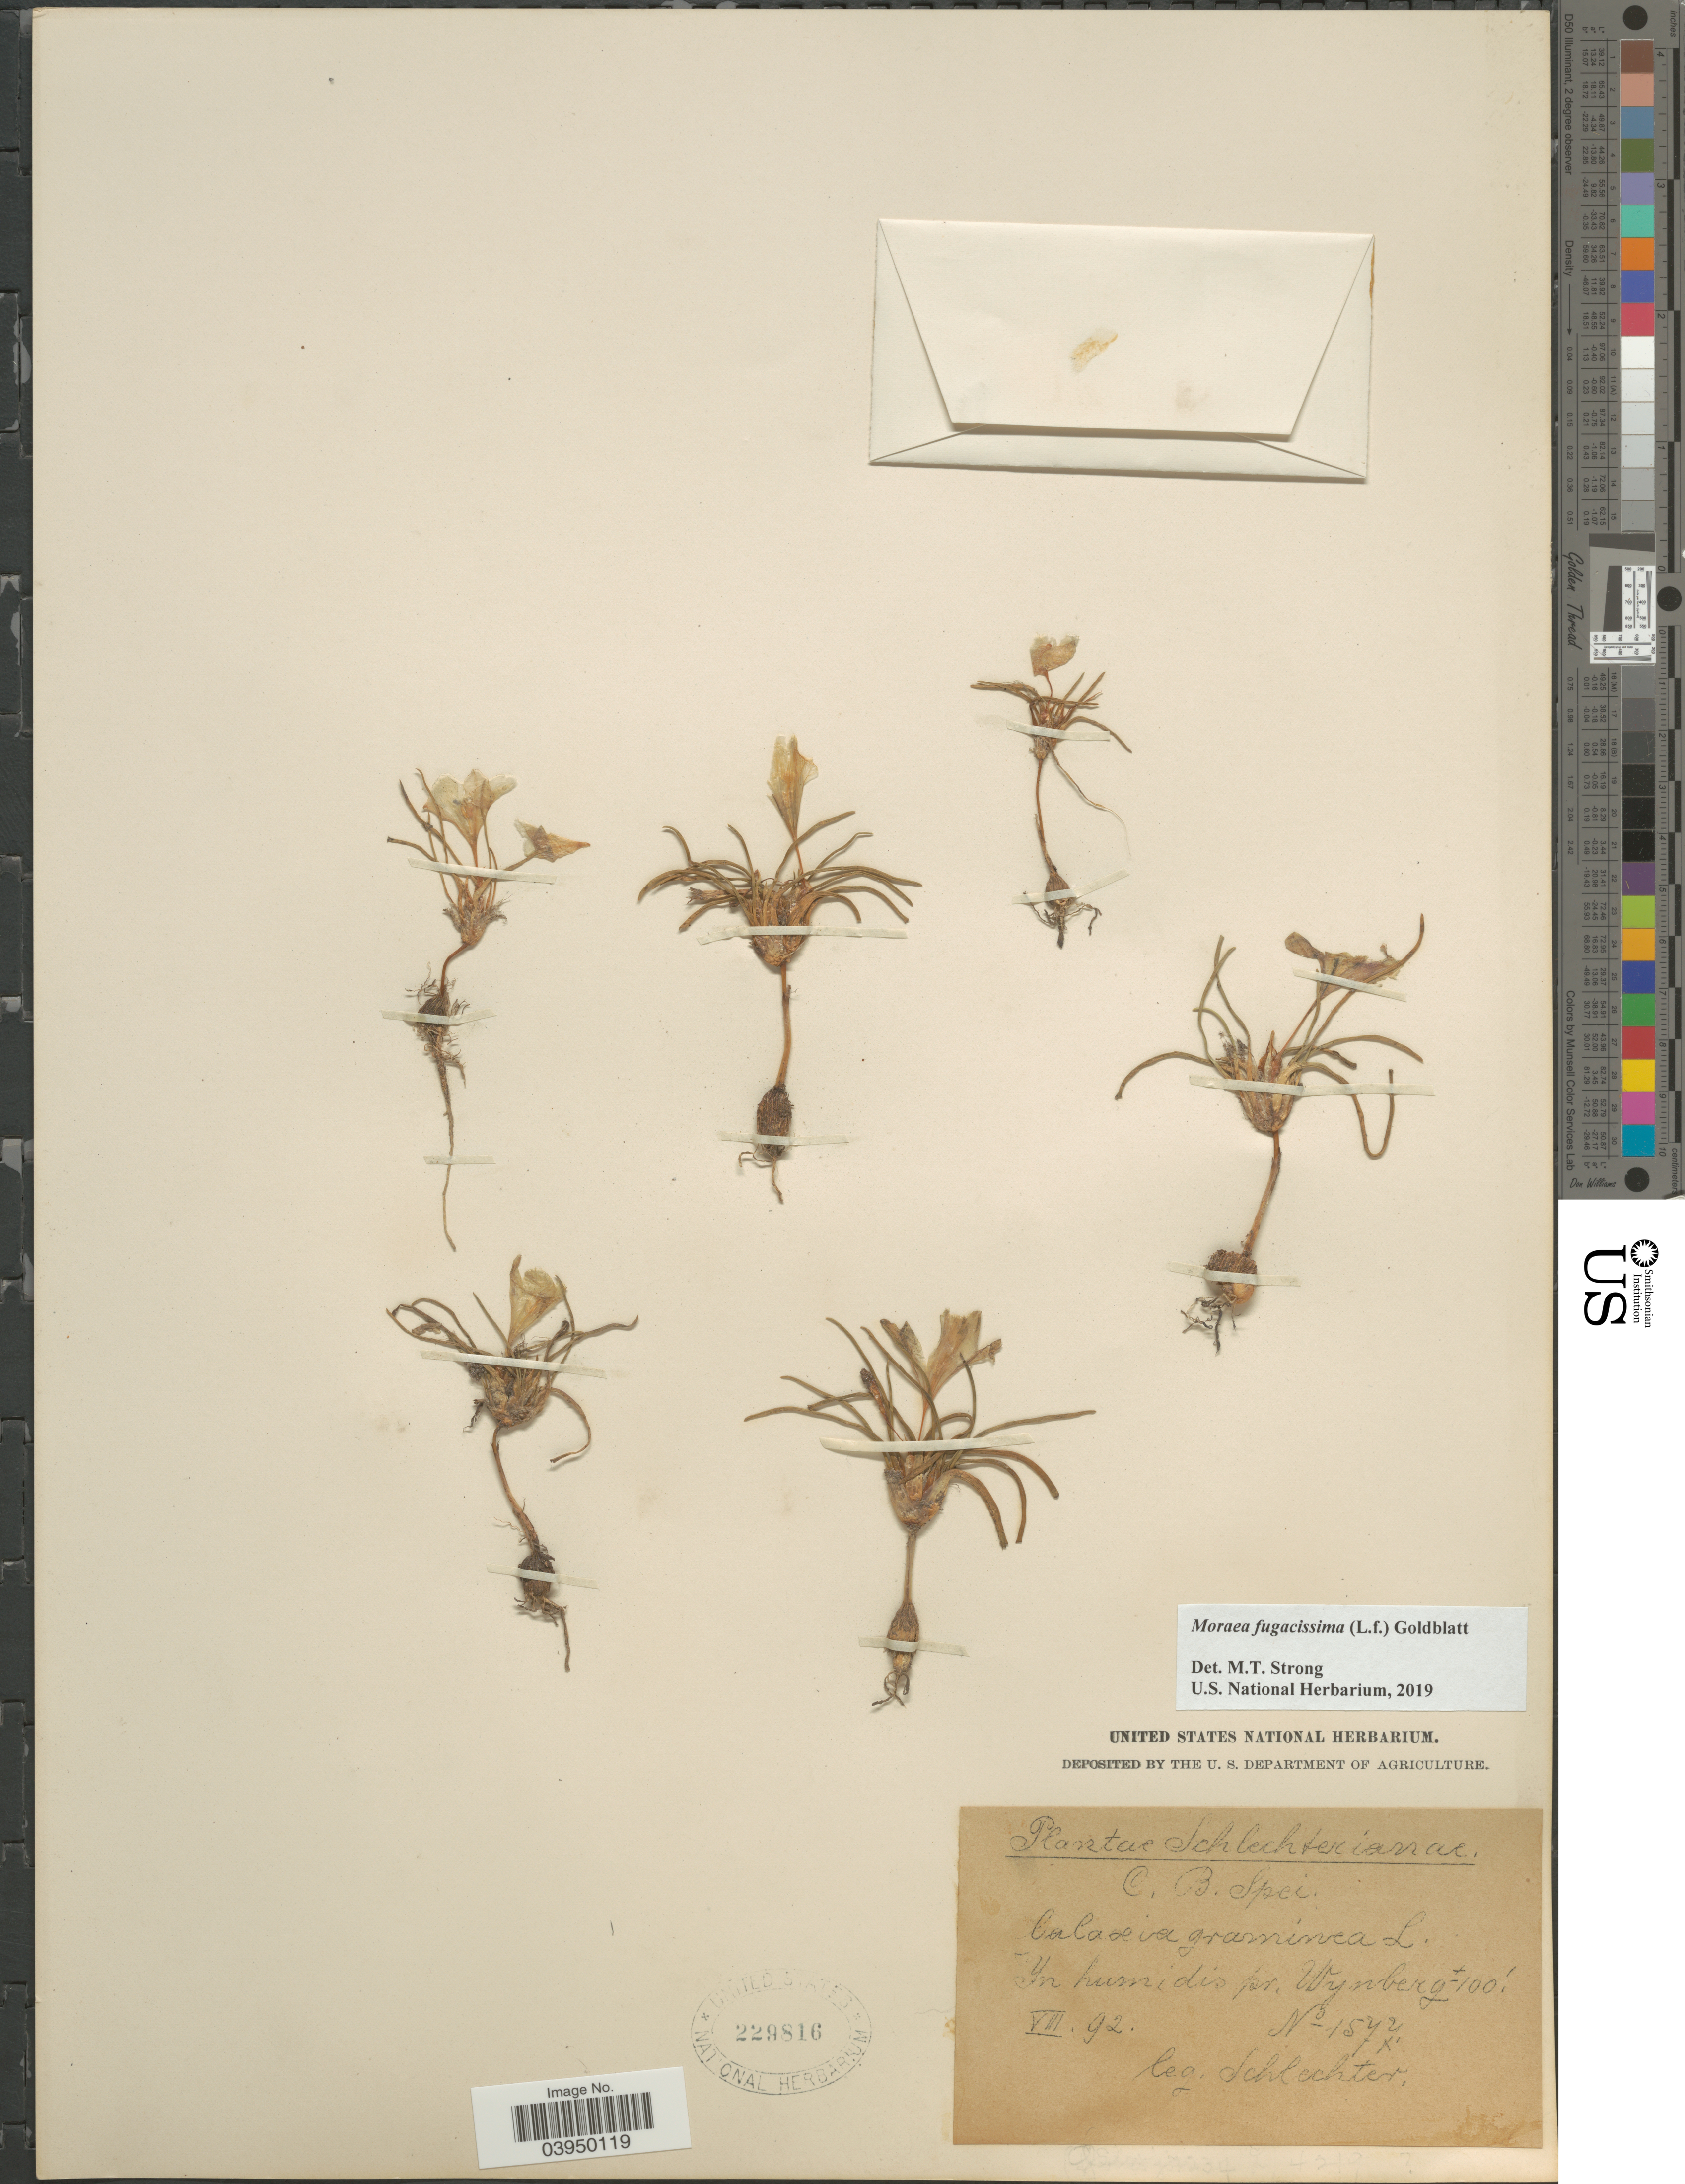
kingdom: Plantae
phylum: Tracheophyta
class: Liliopsida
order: Asparagales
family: Iridaceae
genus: Moraea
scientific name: Moraea fugacissima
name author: (L. f.) Goldblatt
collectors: Schlechter, --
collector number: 1572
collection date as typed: Transcribed d/m/y: /8/92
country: South Africa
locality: C. B. Spei. In humidis pr. Wijnberg.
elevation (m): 30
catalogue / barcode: US 229816